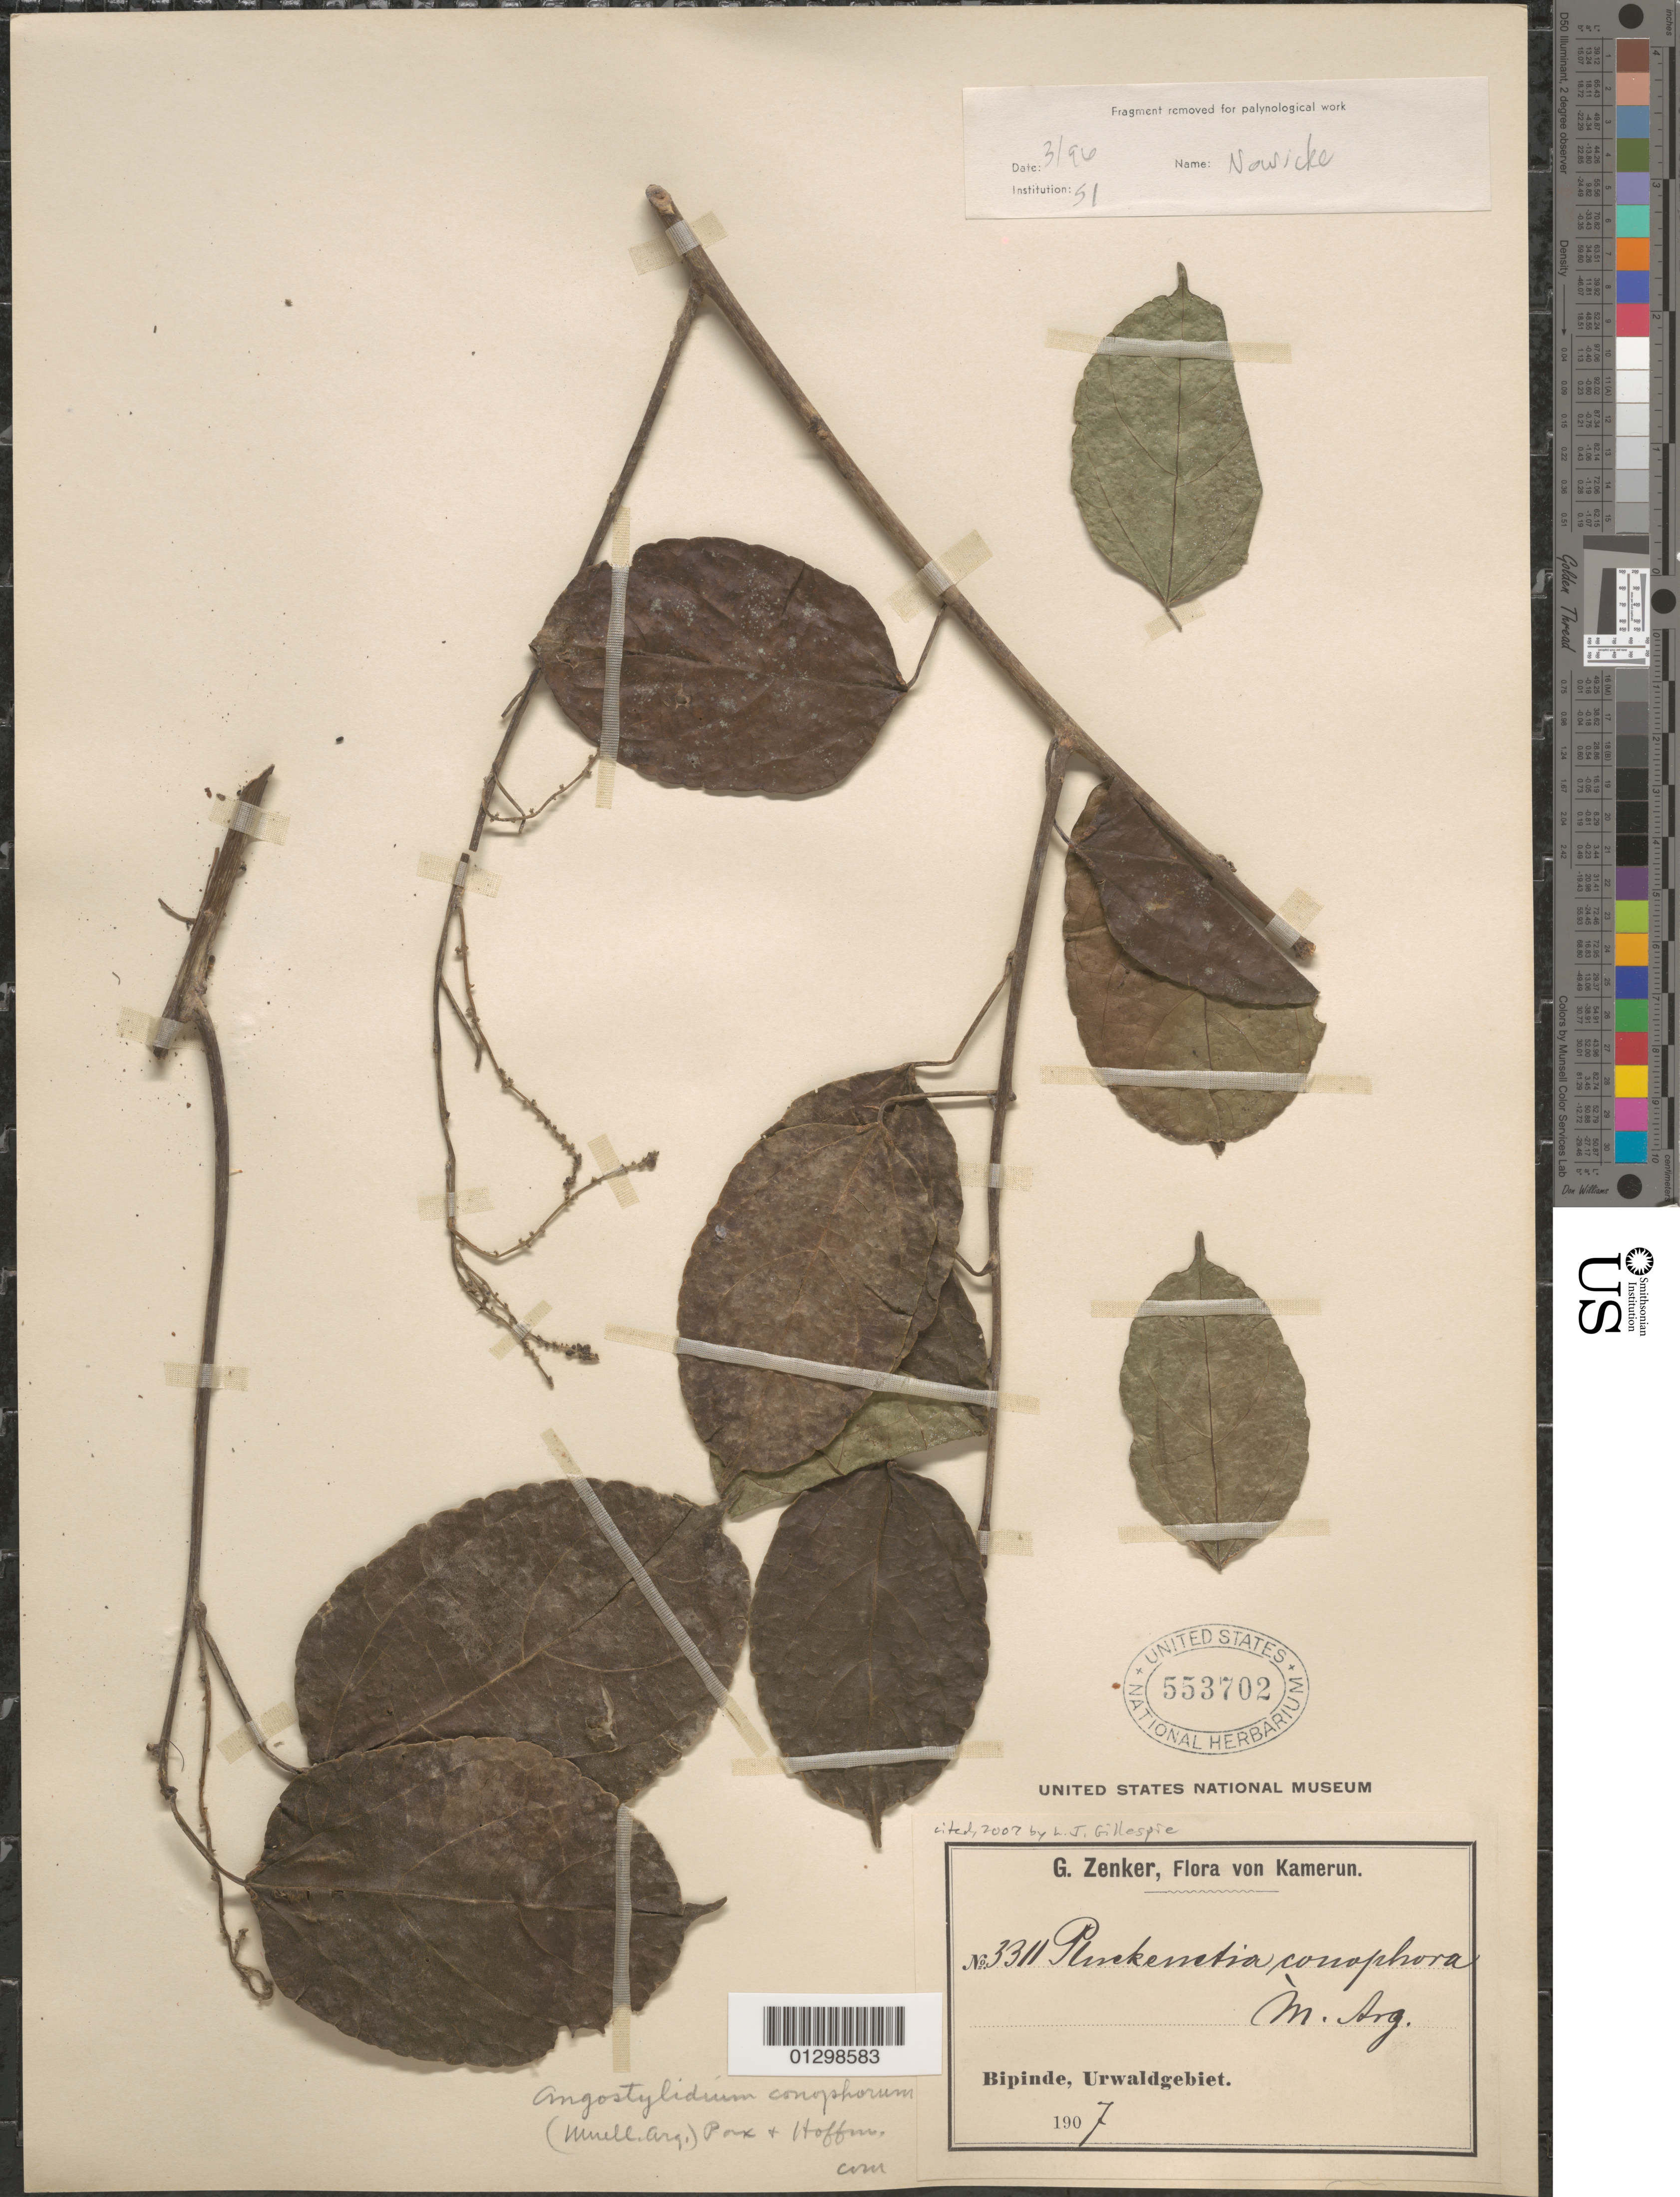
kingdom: Plantae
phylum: Tracheophyta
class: Magnoliopsida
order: Malpighiales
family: Euphorbiaceae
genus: Plukenetia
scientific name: Plukenetia conophora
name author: Müll. Arg.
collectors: G. A. Zenker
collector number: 3311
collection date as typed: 1907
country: Cameroon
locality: Bipinde, Urwaldgebiet.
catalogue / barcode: US 553702